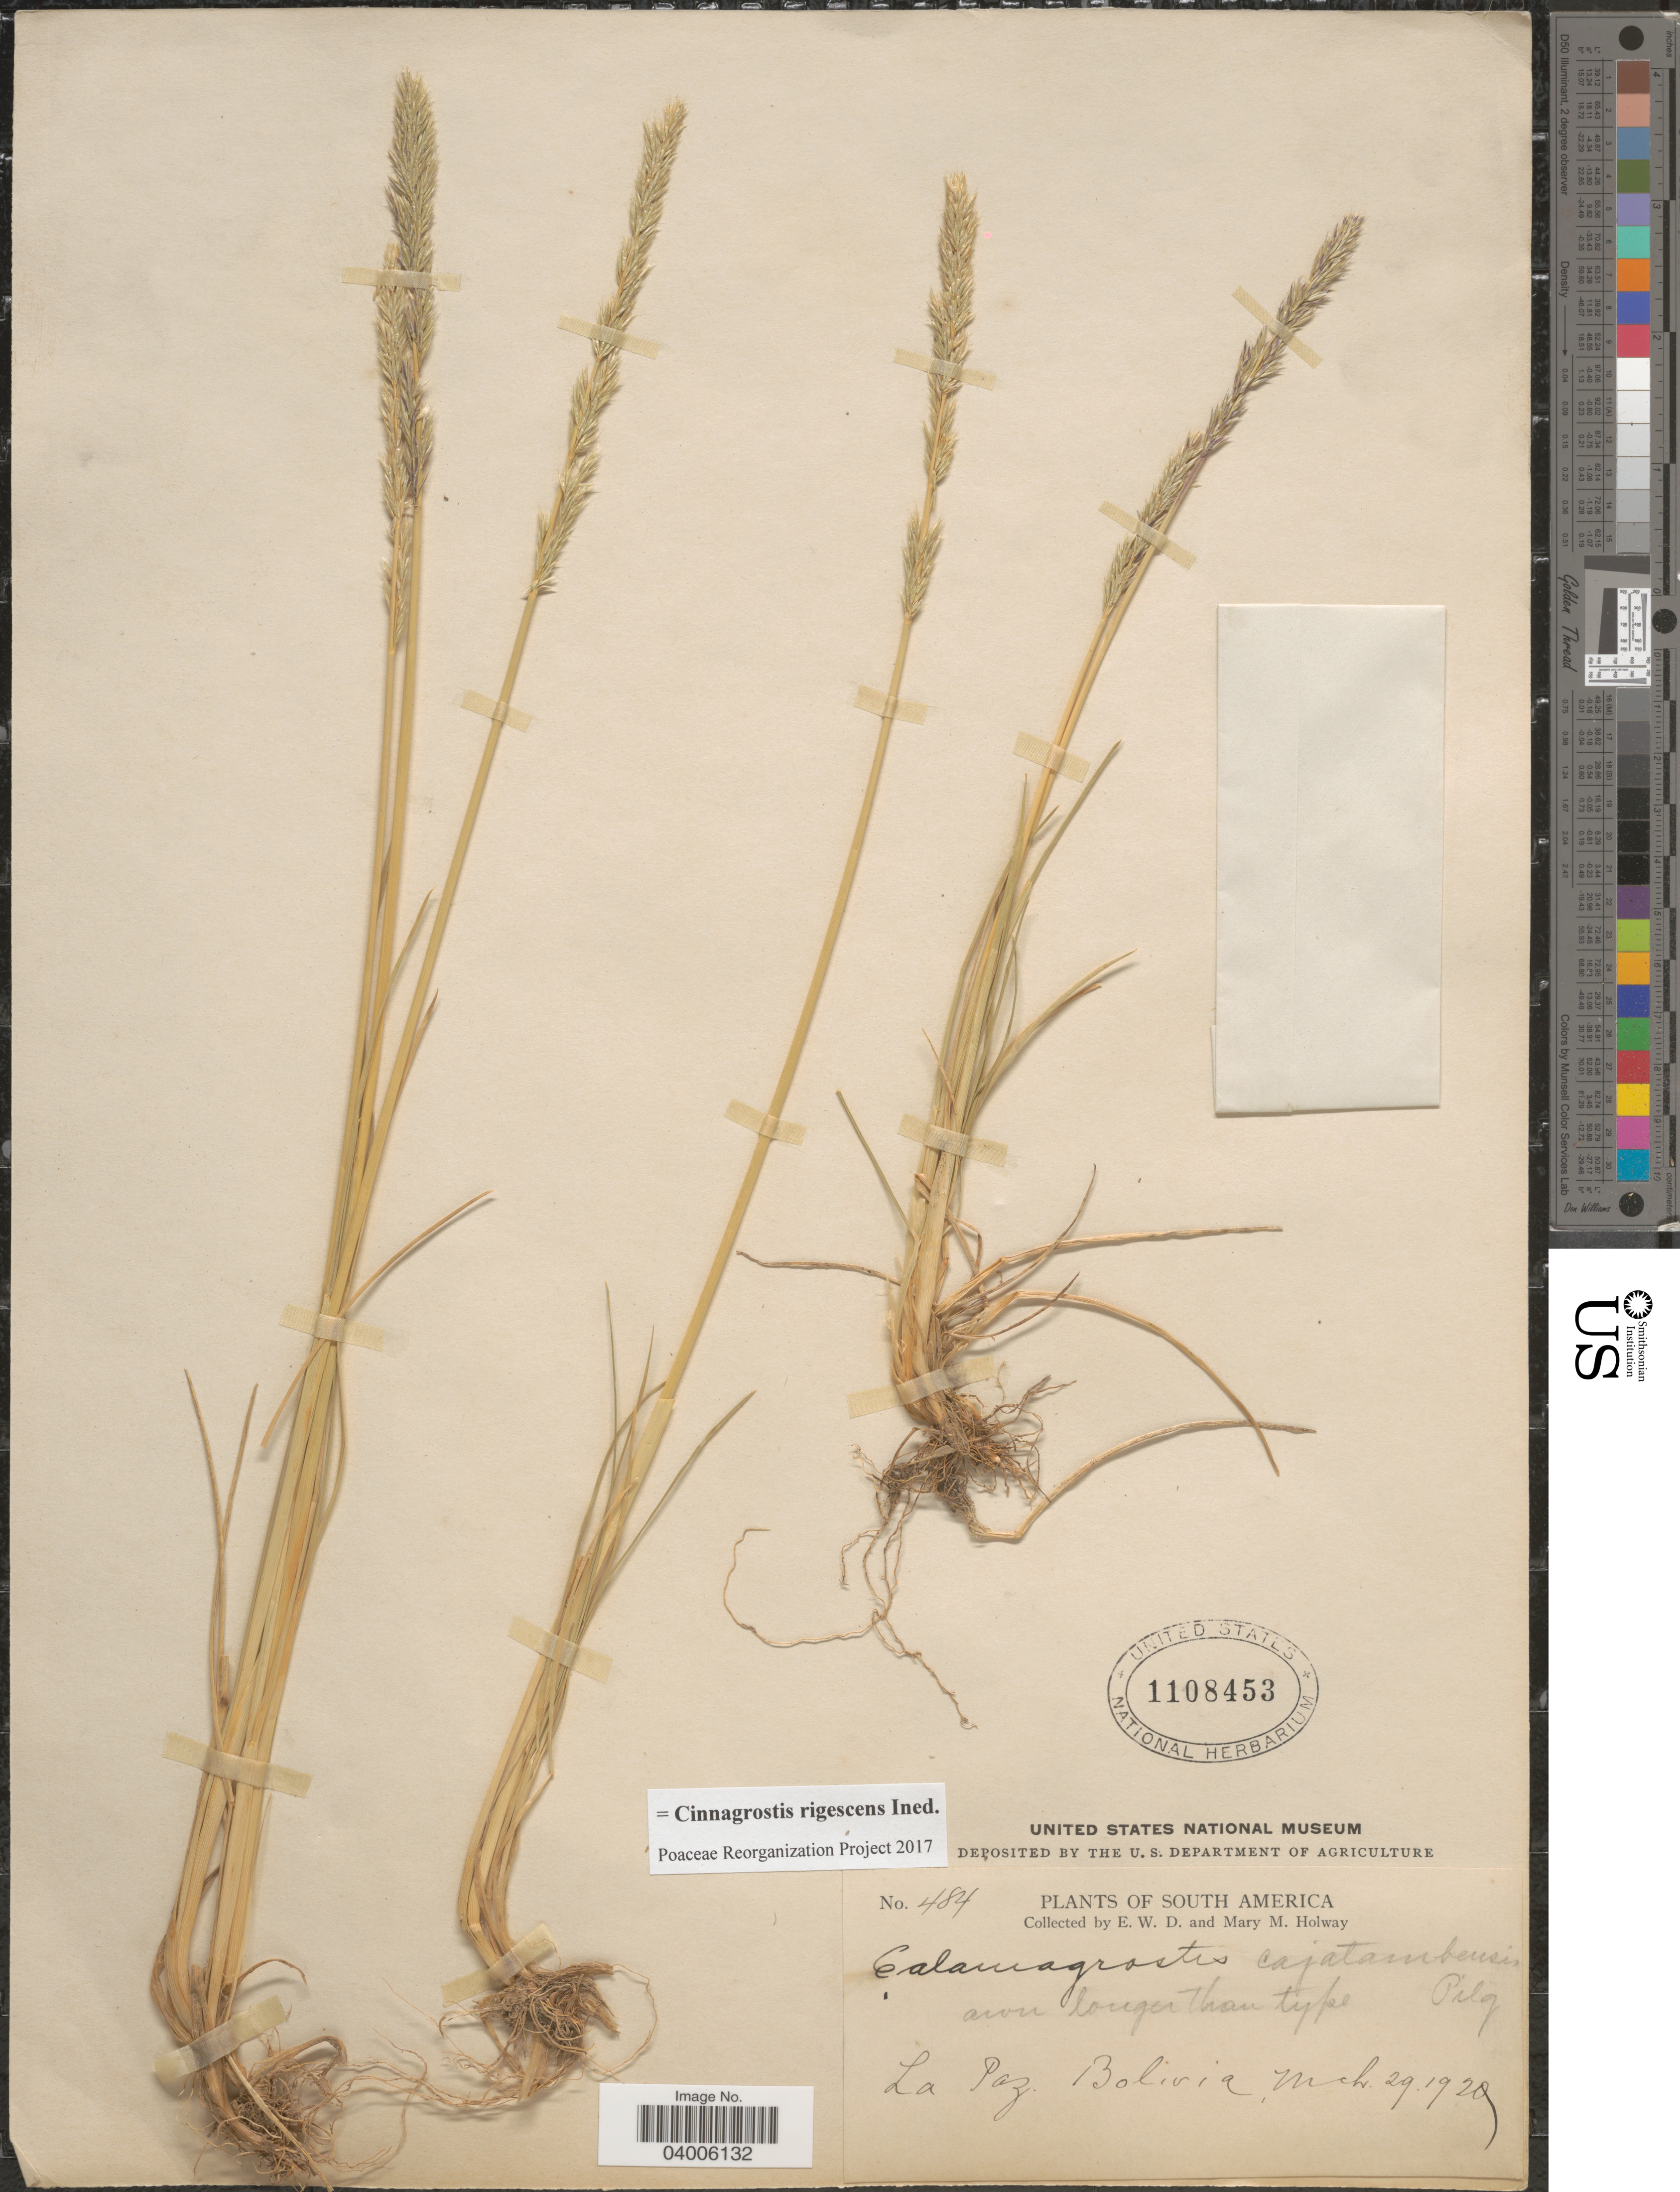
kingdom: Plantae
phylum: Tracheophyta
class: Liliopsida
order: Poales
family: Poaceae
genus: Cinnagrostis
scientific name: Cinnagrostis rigescens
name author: (J. Presl) P.M. Peterson et al.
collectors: E. W. D. Holway & M. M. Holway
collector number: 484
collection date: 1920-03-29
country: Bolivia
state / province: La Paz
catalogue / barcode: US 1108453